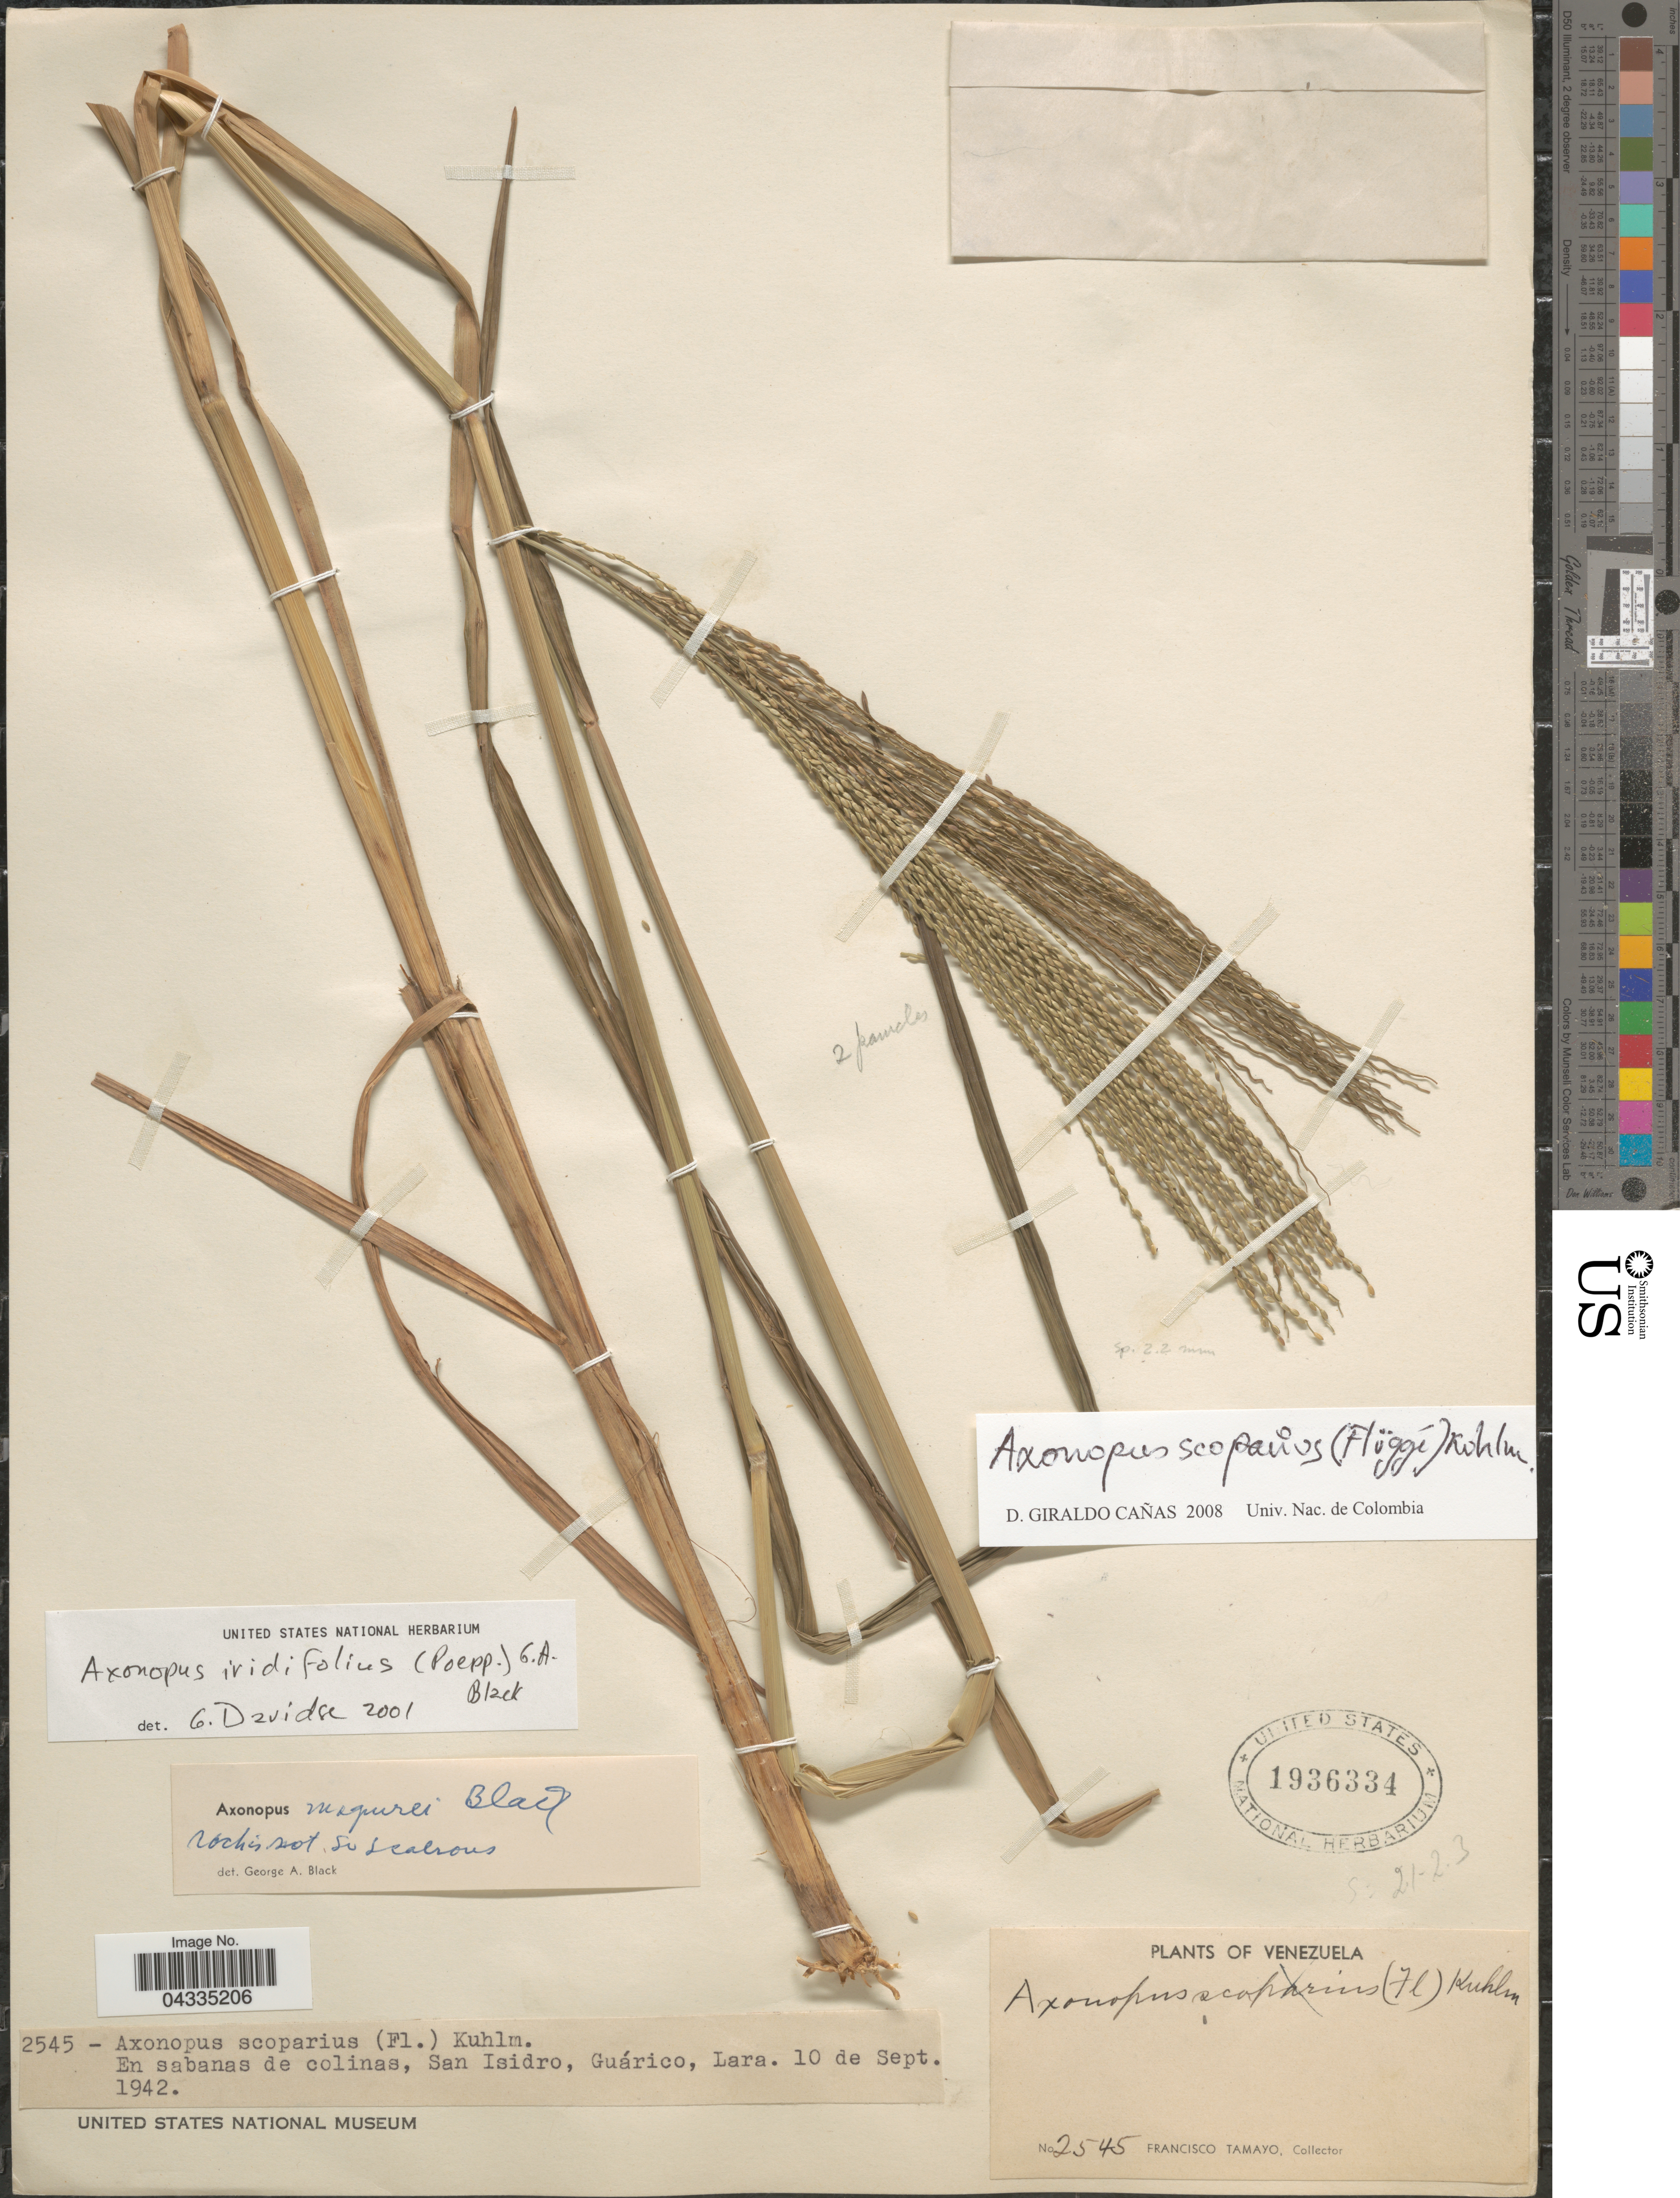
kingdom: Plantae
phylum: Tracheophyta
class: Liliopsida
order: Poales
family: Poaceae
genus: Axonopus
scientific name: Axonopus scoparius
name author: (Flüggé) Kuhlm.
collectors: F. Tamayo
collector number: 2545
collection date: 1942-09-10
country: Venezuela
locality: En sabanas de colinas, San Isidro, Guárico, Lara.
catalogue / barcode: US 1936334